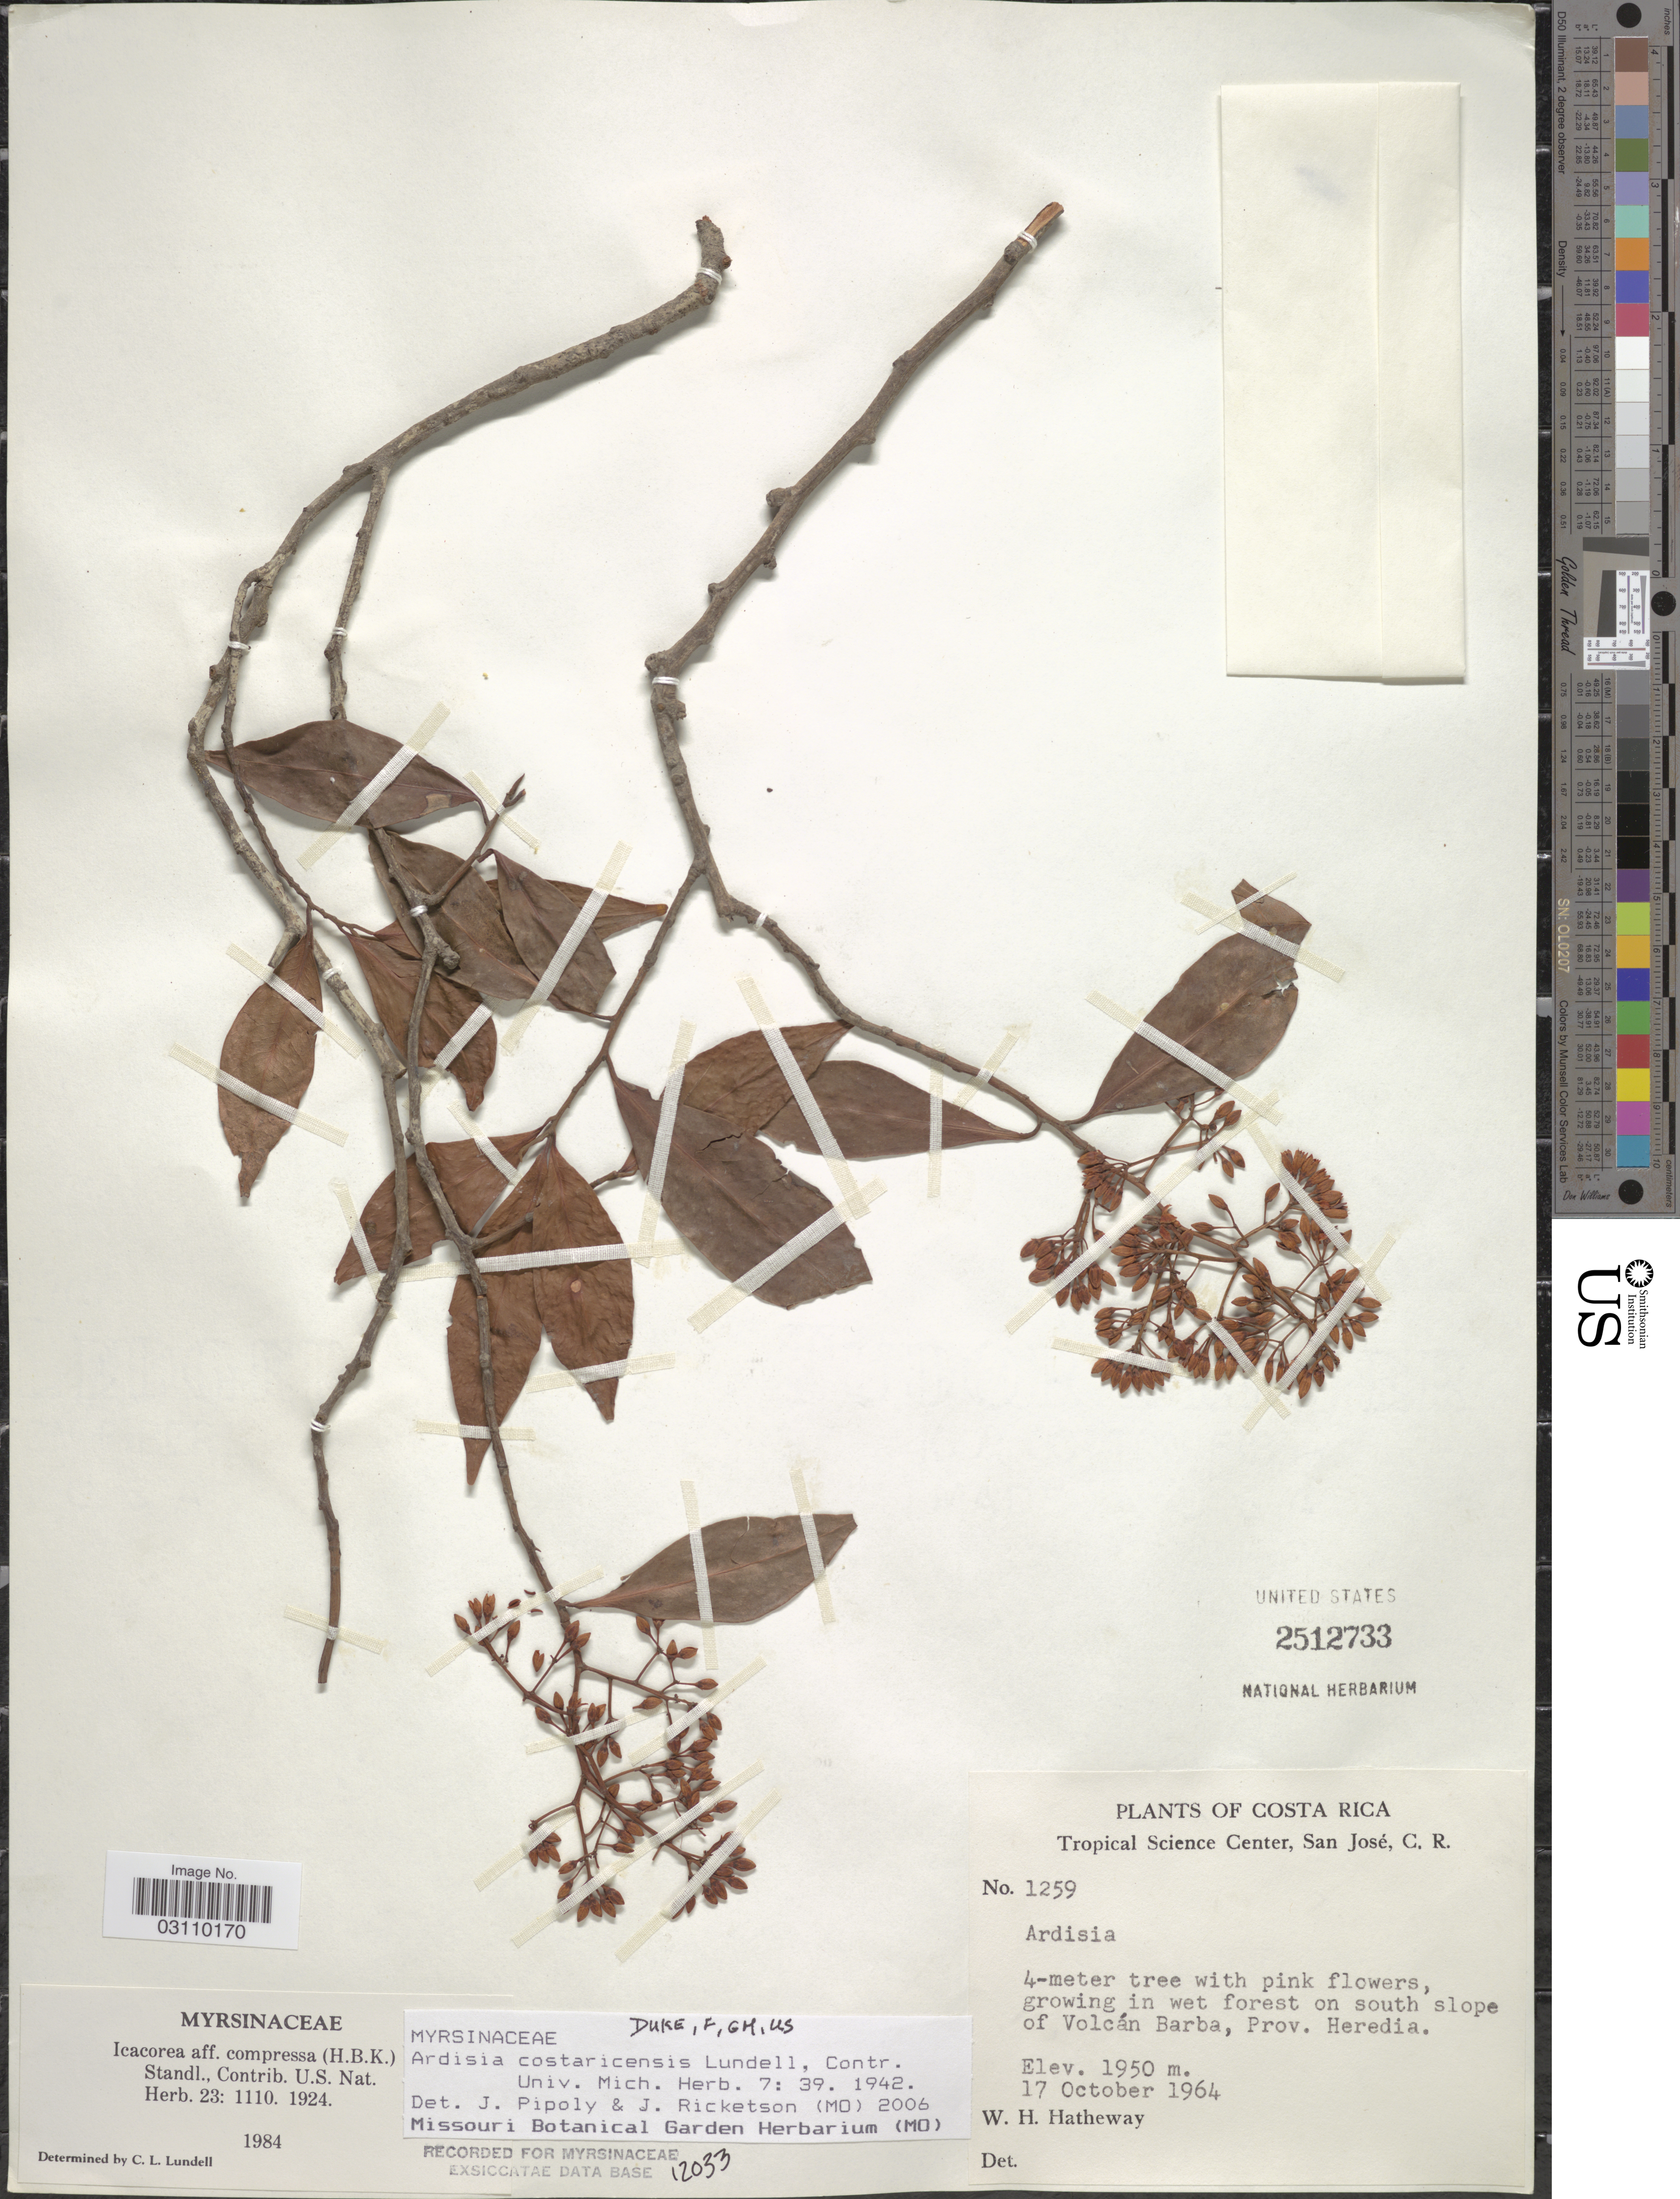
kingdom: Plantae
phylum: Tracheophyta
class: Magnoliopsida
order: Ericales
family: Primulaceae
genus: Ardisia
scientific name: Ardisia costaricensis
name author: Lundell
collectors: W. H. Hatheway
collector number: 1259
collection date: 1964-10-17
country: Costa Rica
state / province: Heredia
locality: On south slope of Volcán Barba.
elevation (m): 1950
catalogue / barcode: US 2512733